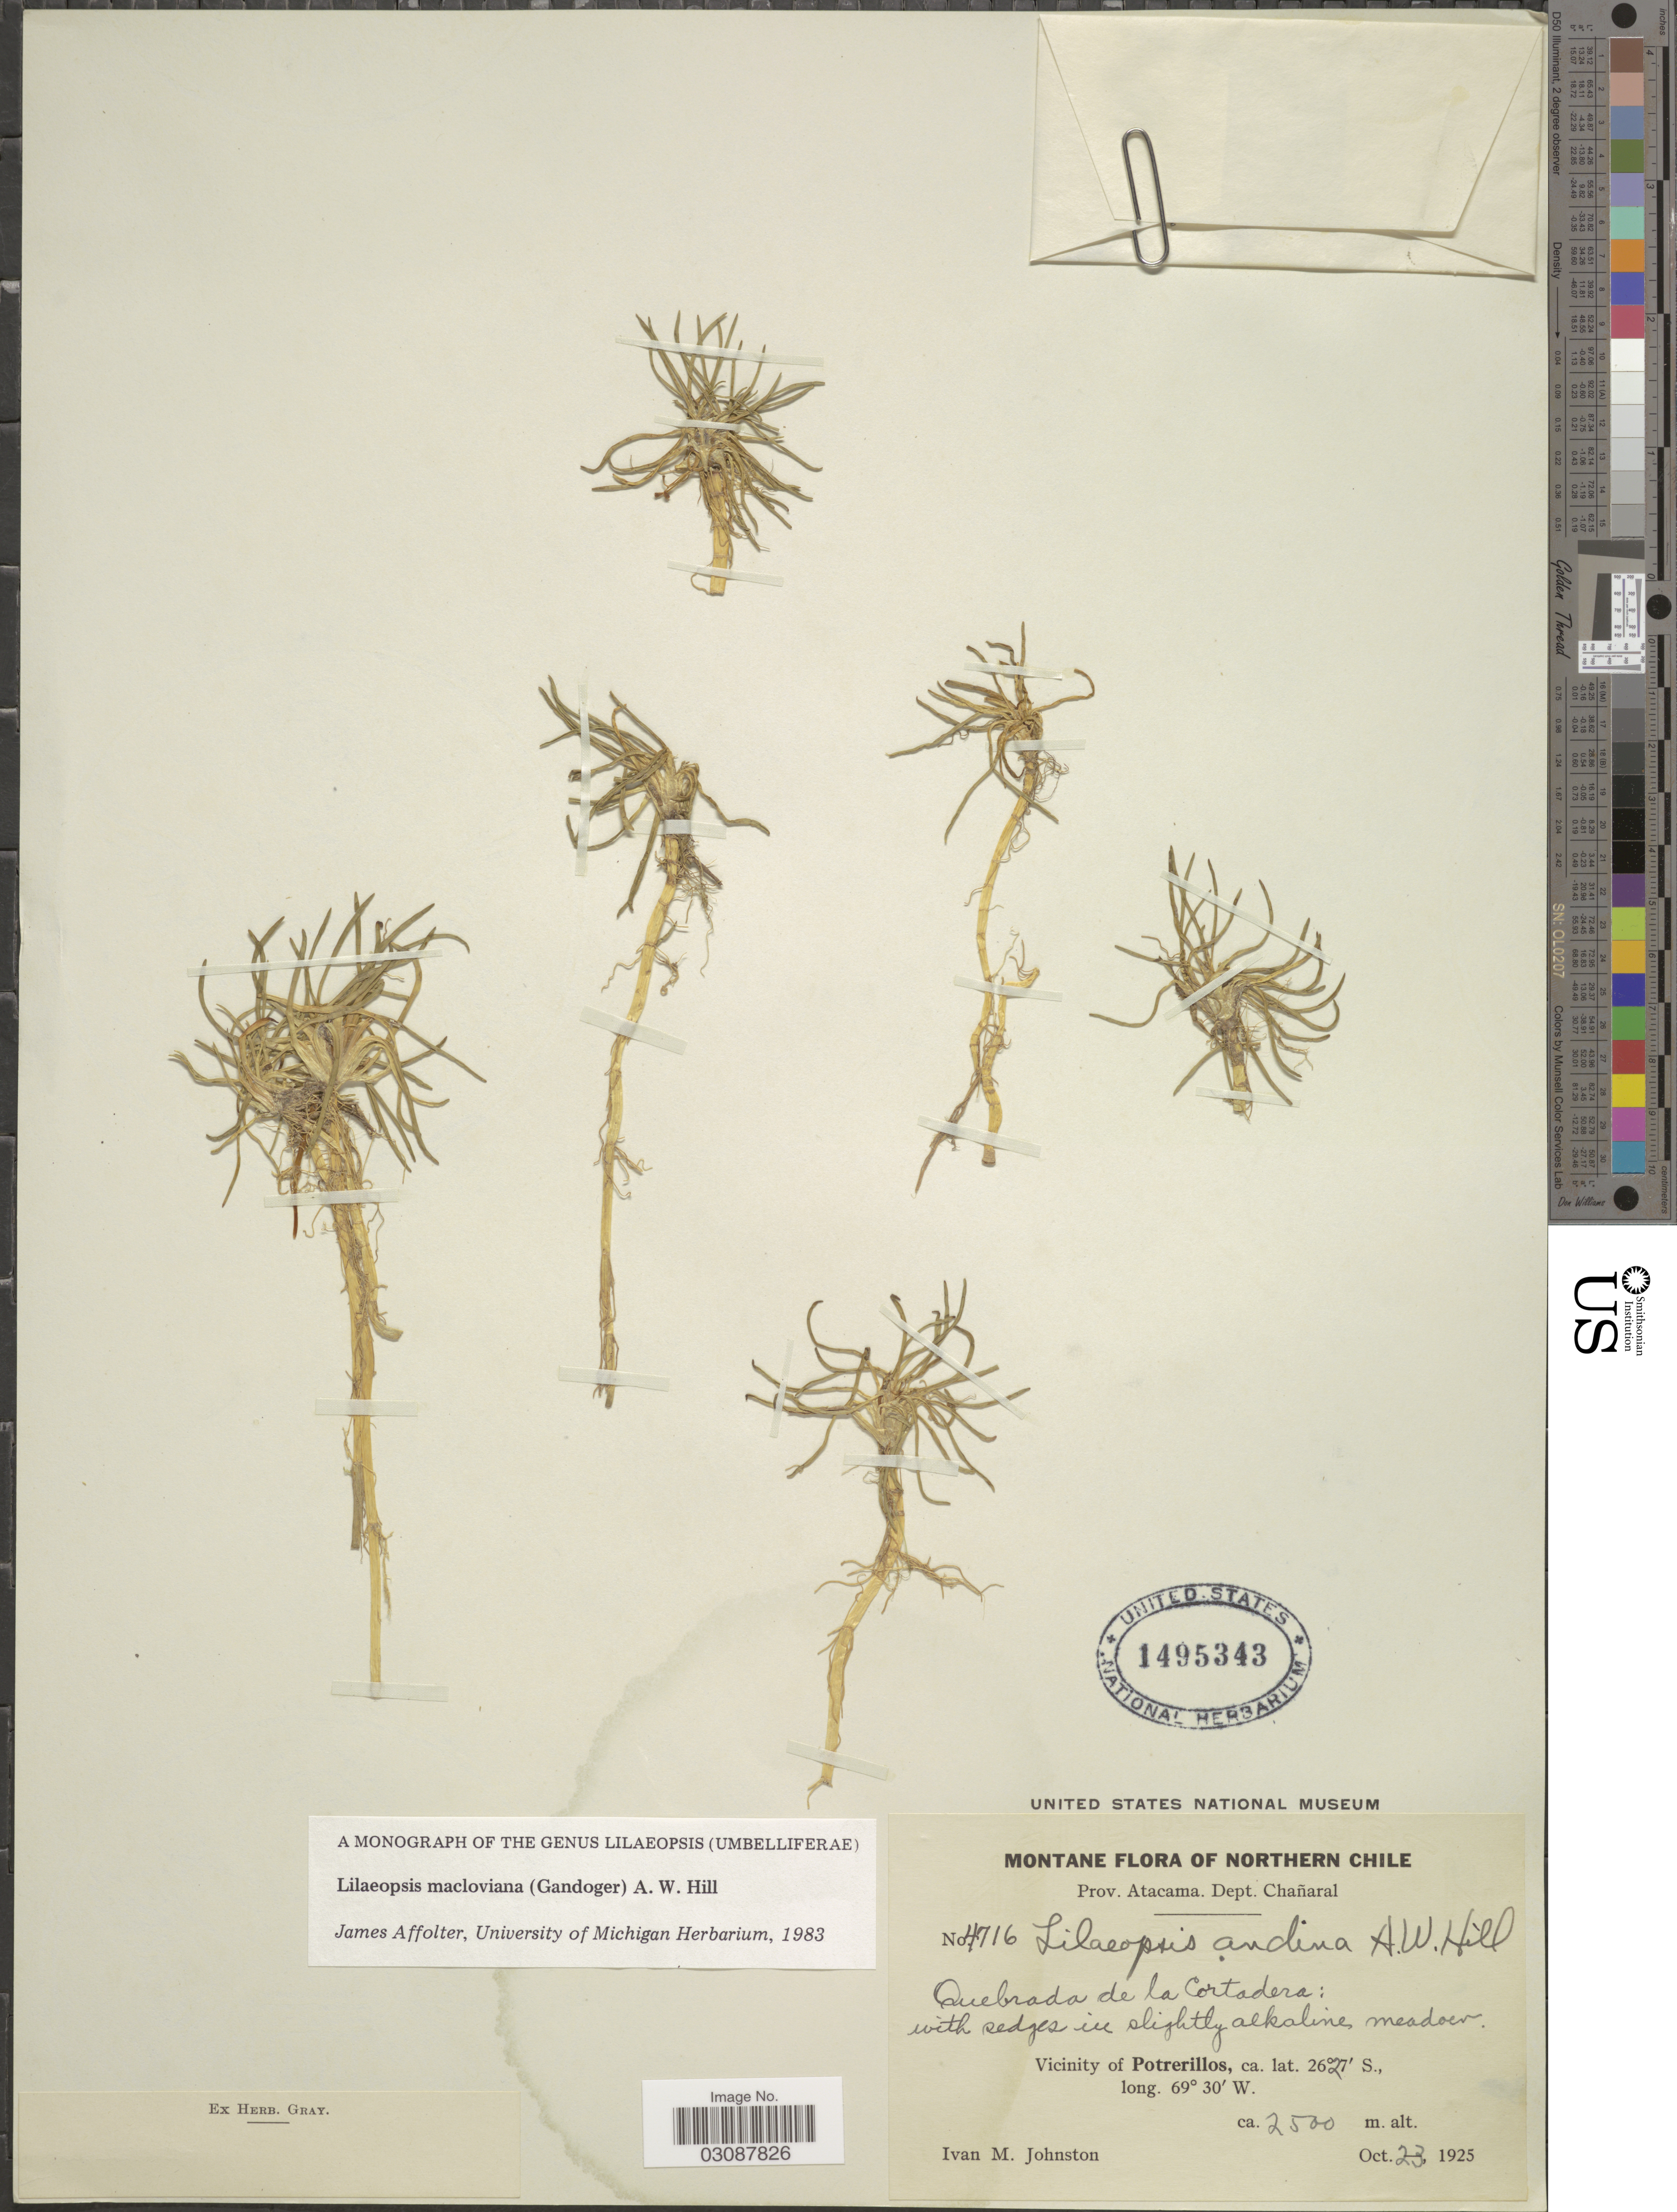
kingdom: Plantae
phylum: Tracheophyta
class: Magnoliopsida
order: Apiales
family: Apiaceae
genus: Lilaeopsis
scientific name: Lilaeopsis macloviana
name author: (Gand.) A.W. Hill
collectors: I.M. Johnston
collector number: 4716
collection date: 1925-10-23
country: Chile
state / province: Atacama (III)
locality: Prov. Atacama, Dept. Chañaral, Quebrada de la Cortadera: Vicinity of Potrerillos.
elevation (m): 2500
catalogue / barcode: US 1495343